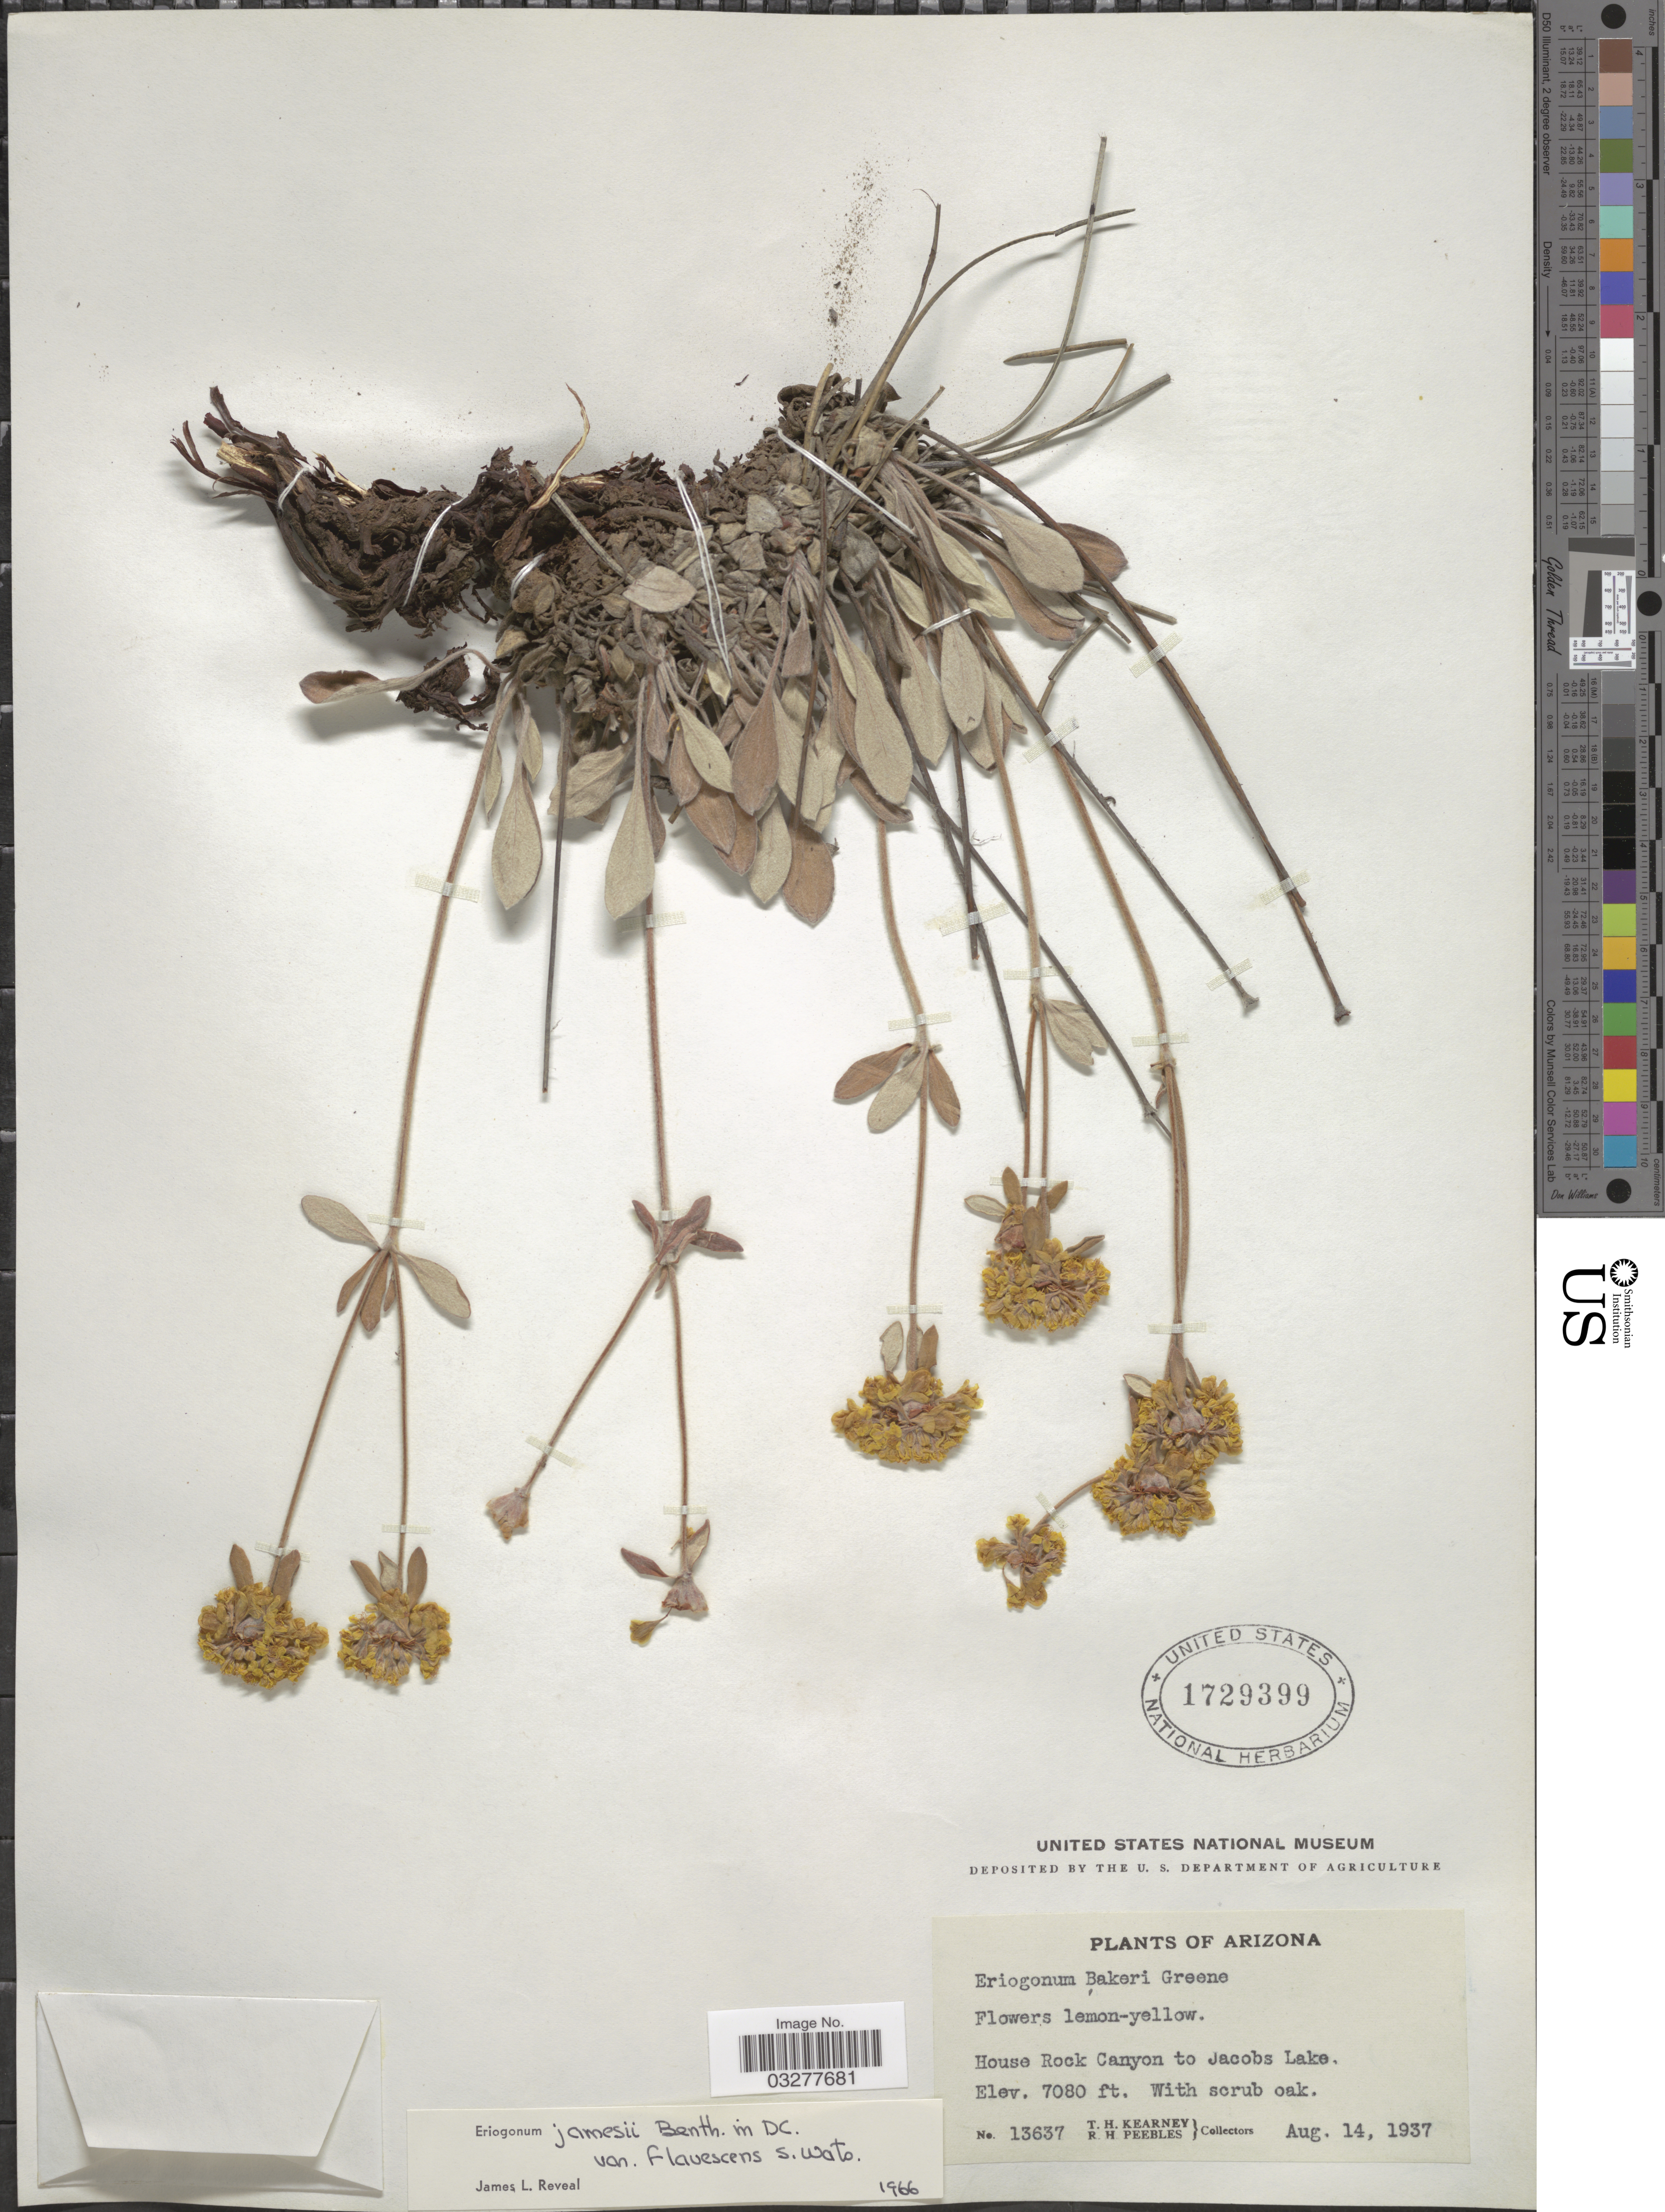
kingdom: Plantae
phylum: Tracheophyta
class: Magnoliopsida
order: Caryophyllales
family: Polygonaceae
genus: Eriogonum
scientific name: Eriogonum jamesii var. flavescens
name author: S. Watson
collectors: T. H. Kearney & R. H. Peebles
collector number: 13637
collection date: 1937-08-14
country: United States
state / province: Arizona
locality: House Rock Canyon to Jacobs Lake.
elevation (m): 2158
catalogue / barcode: US 1729399